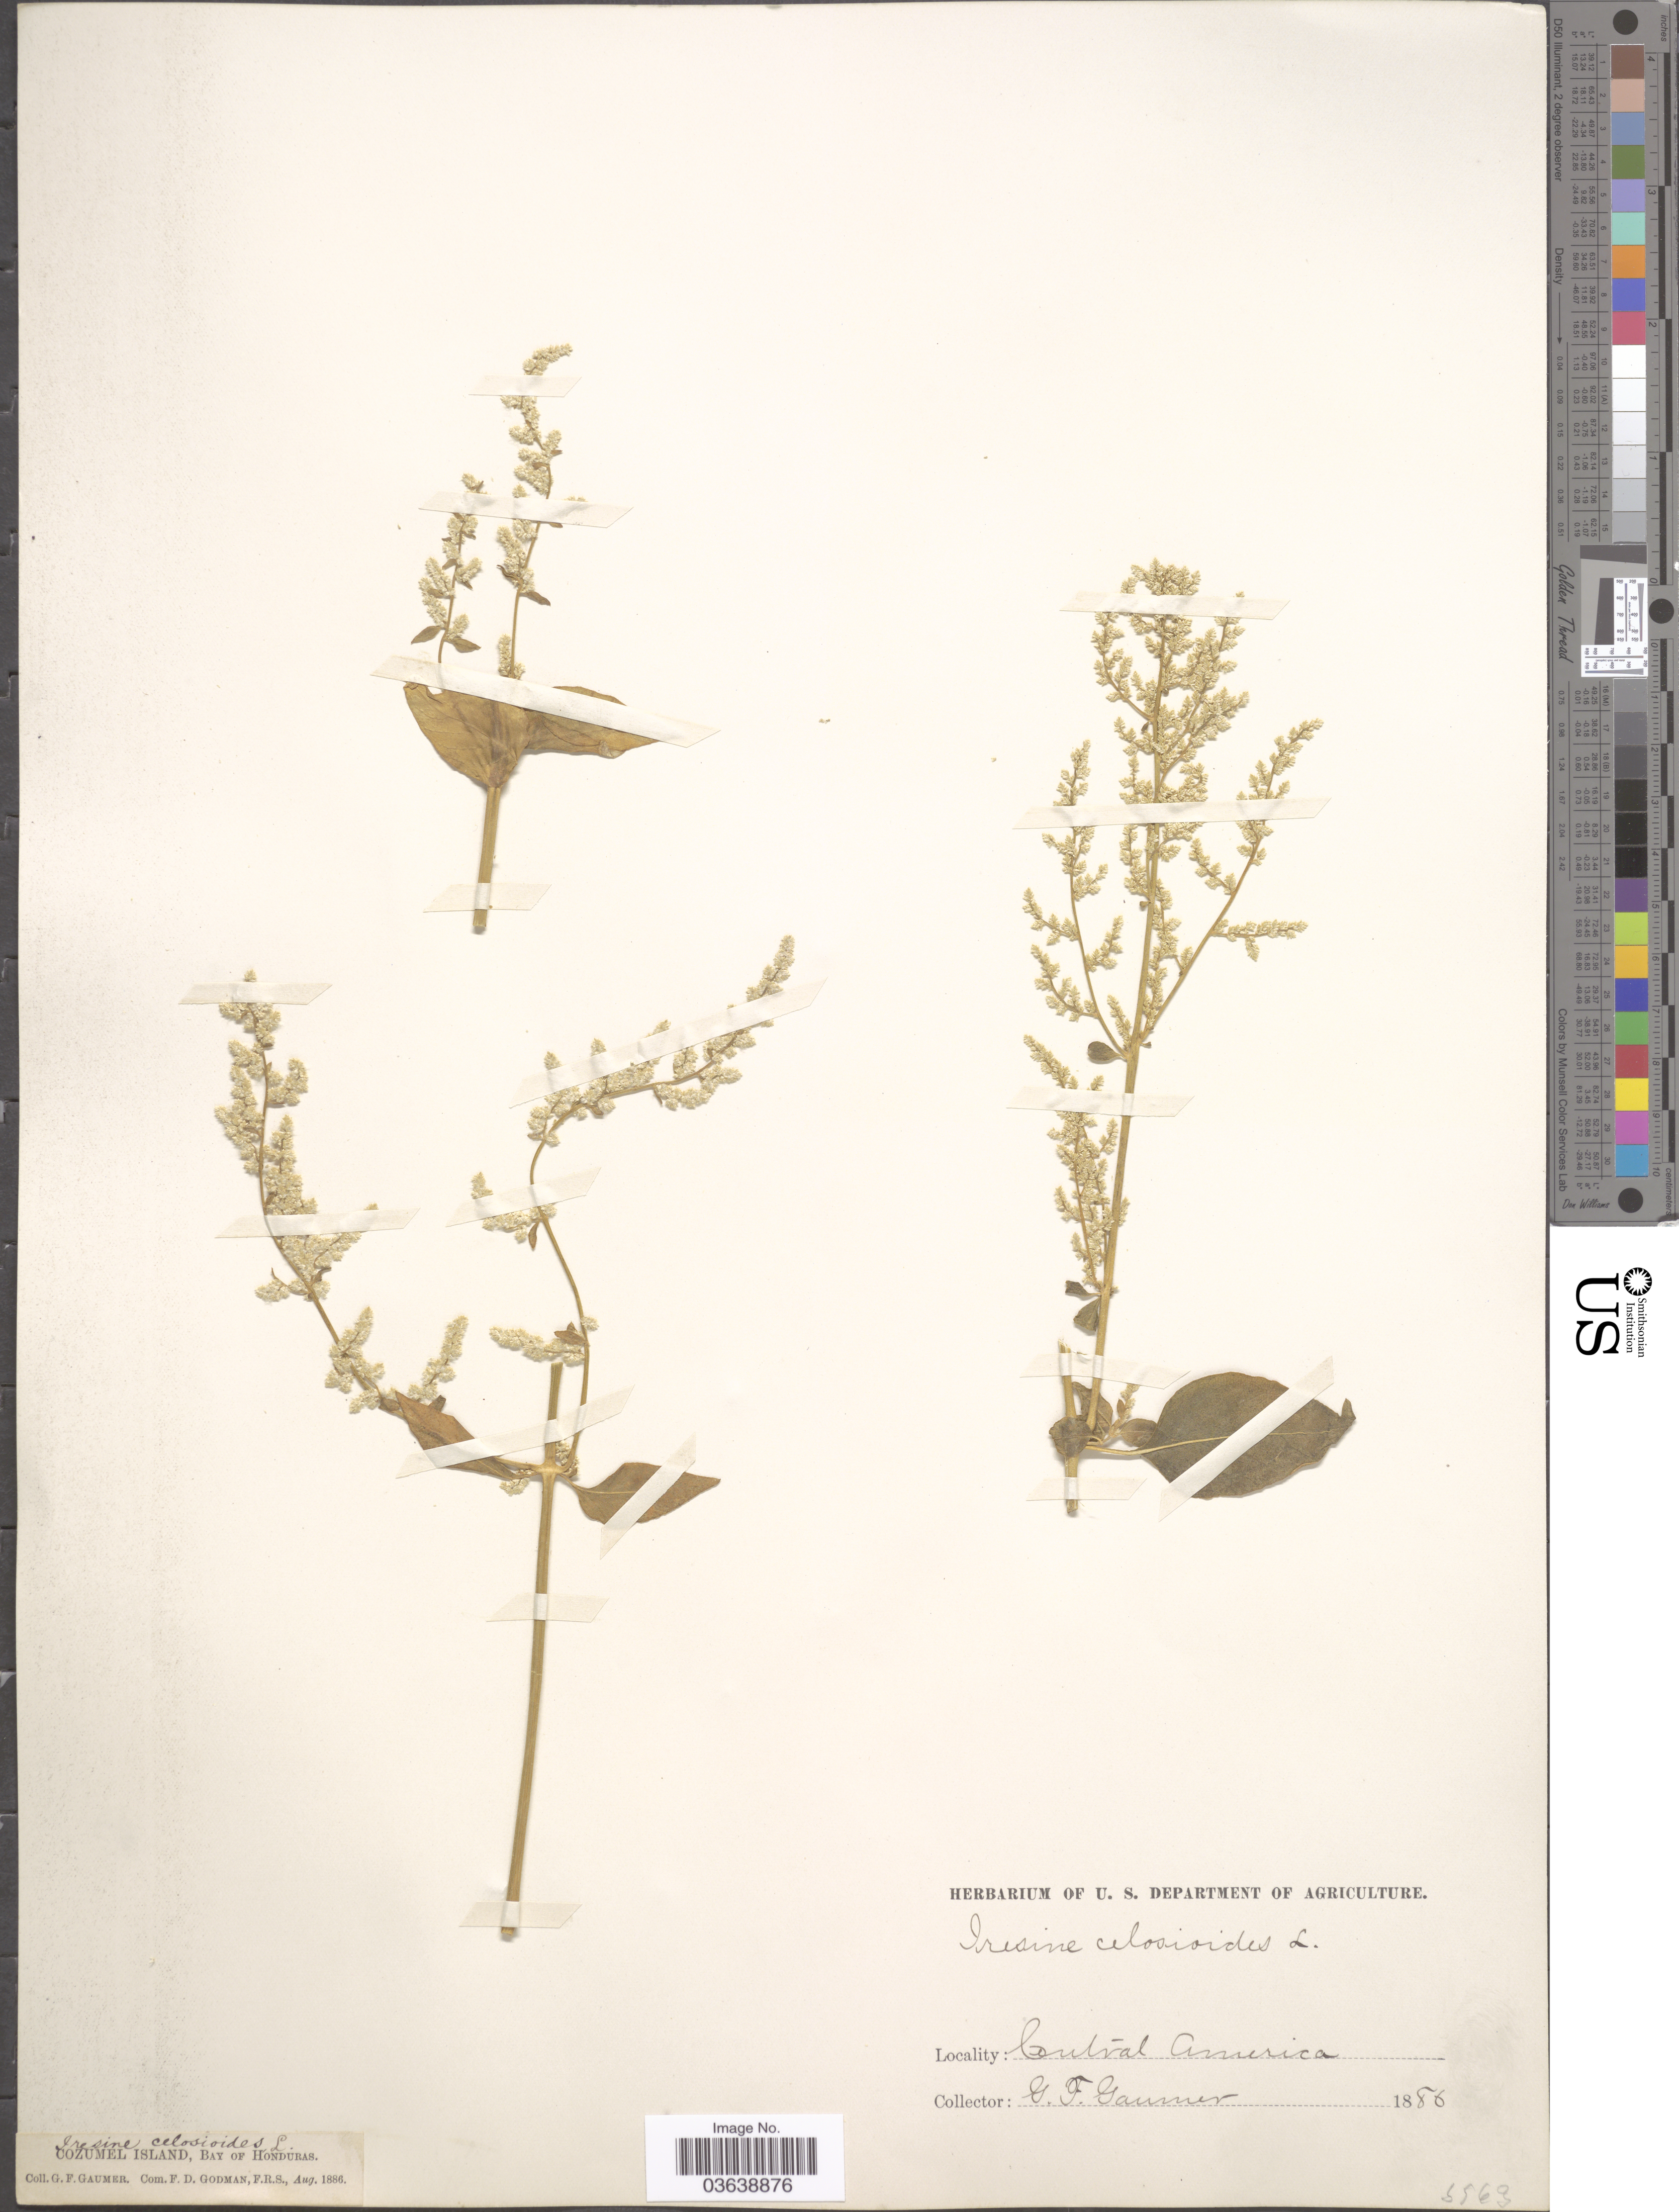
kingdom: Plantae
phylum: Tracheophyta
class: Magnoliopsida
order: Caryophyllales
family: Amaranthaceae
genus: Iresine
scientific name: Iresine diffusa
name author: Humb. & Bonpl. ex Willd.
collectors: G. F. Gaumer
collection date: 1886-08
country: Honduras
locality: Cozumel Island, Bay of Honduras.